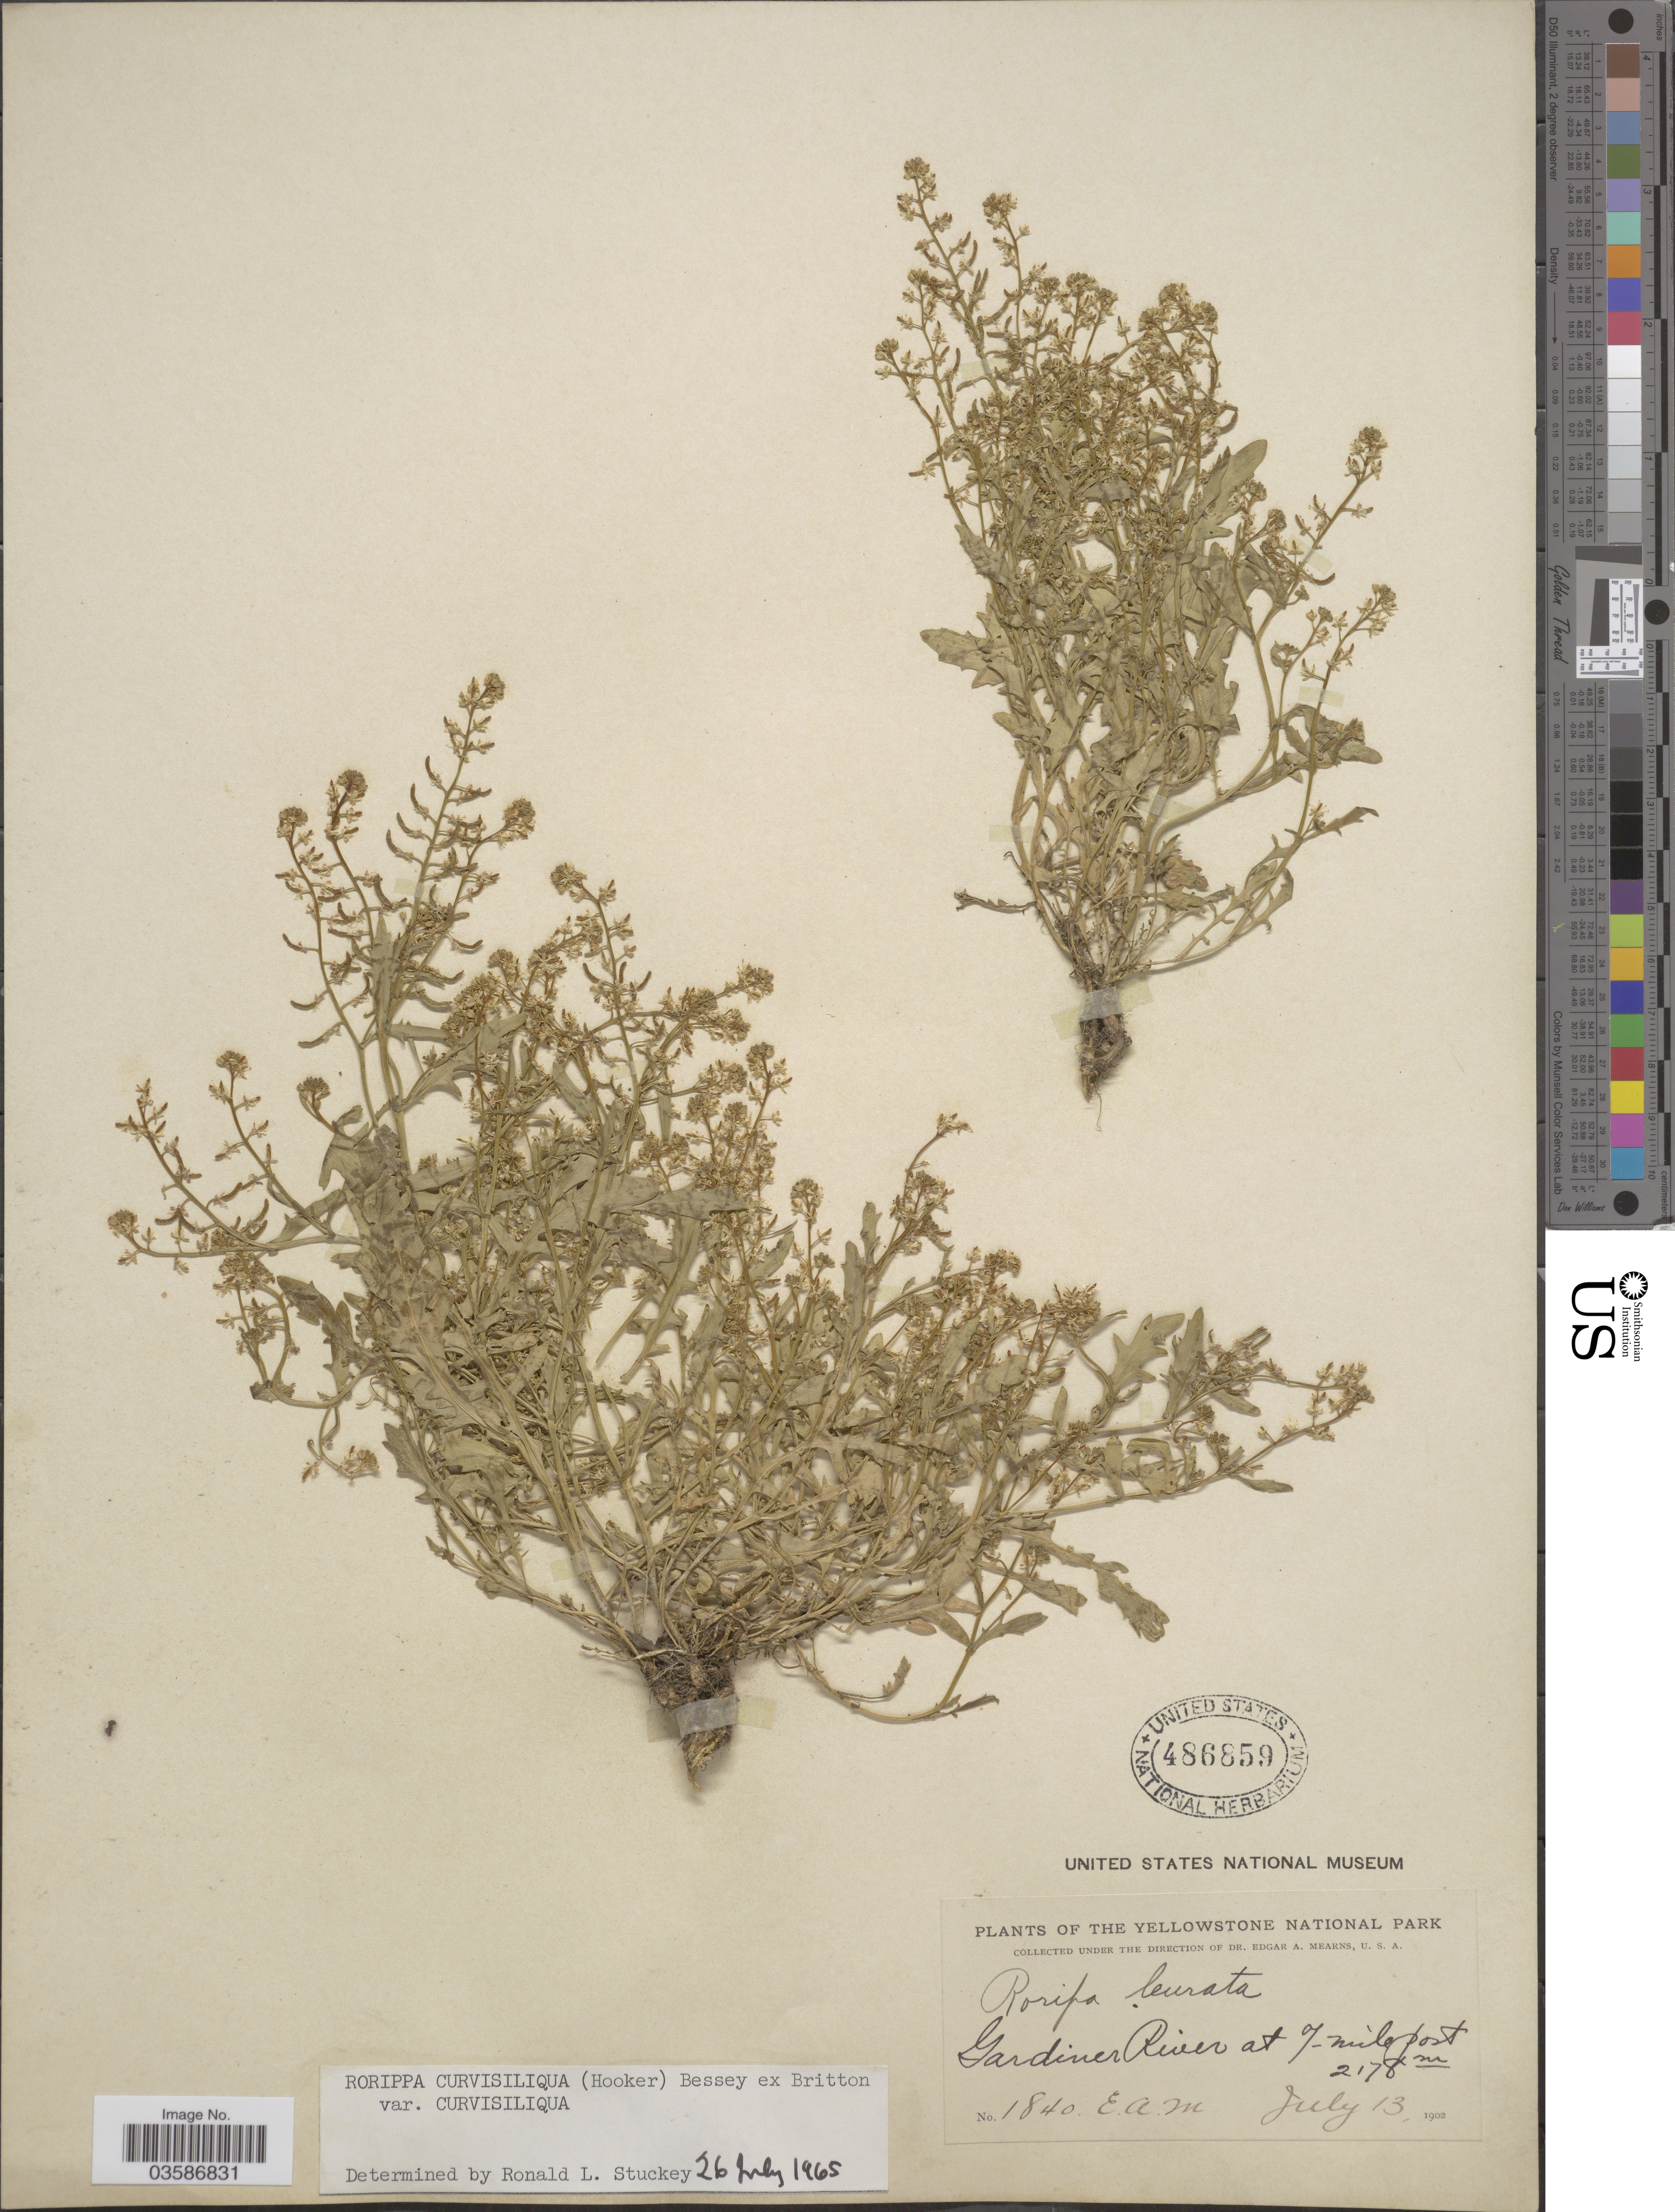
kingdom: Plantae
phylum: Tracheophyta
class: Magnoliopsida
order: Brassicales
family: Brassicaceae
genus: Rorippa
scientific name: Rorippa curvisiliqua var. curvisiliqua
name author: (Hook.) Bessey ex Britton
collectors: E. A. Mearns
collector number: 1840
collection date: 1902-07-13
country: United States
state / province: Montana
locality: The Yellowstone National Park. Gardiner River at 7-mile post.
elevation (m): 2178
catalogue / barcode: US 486859